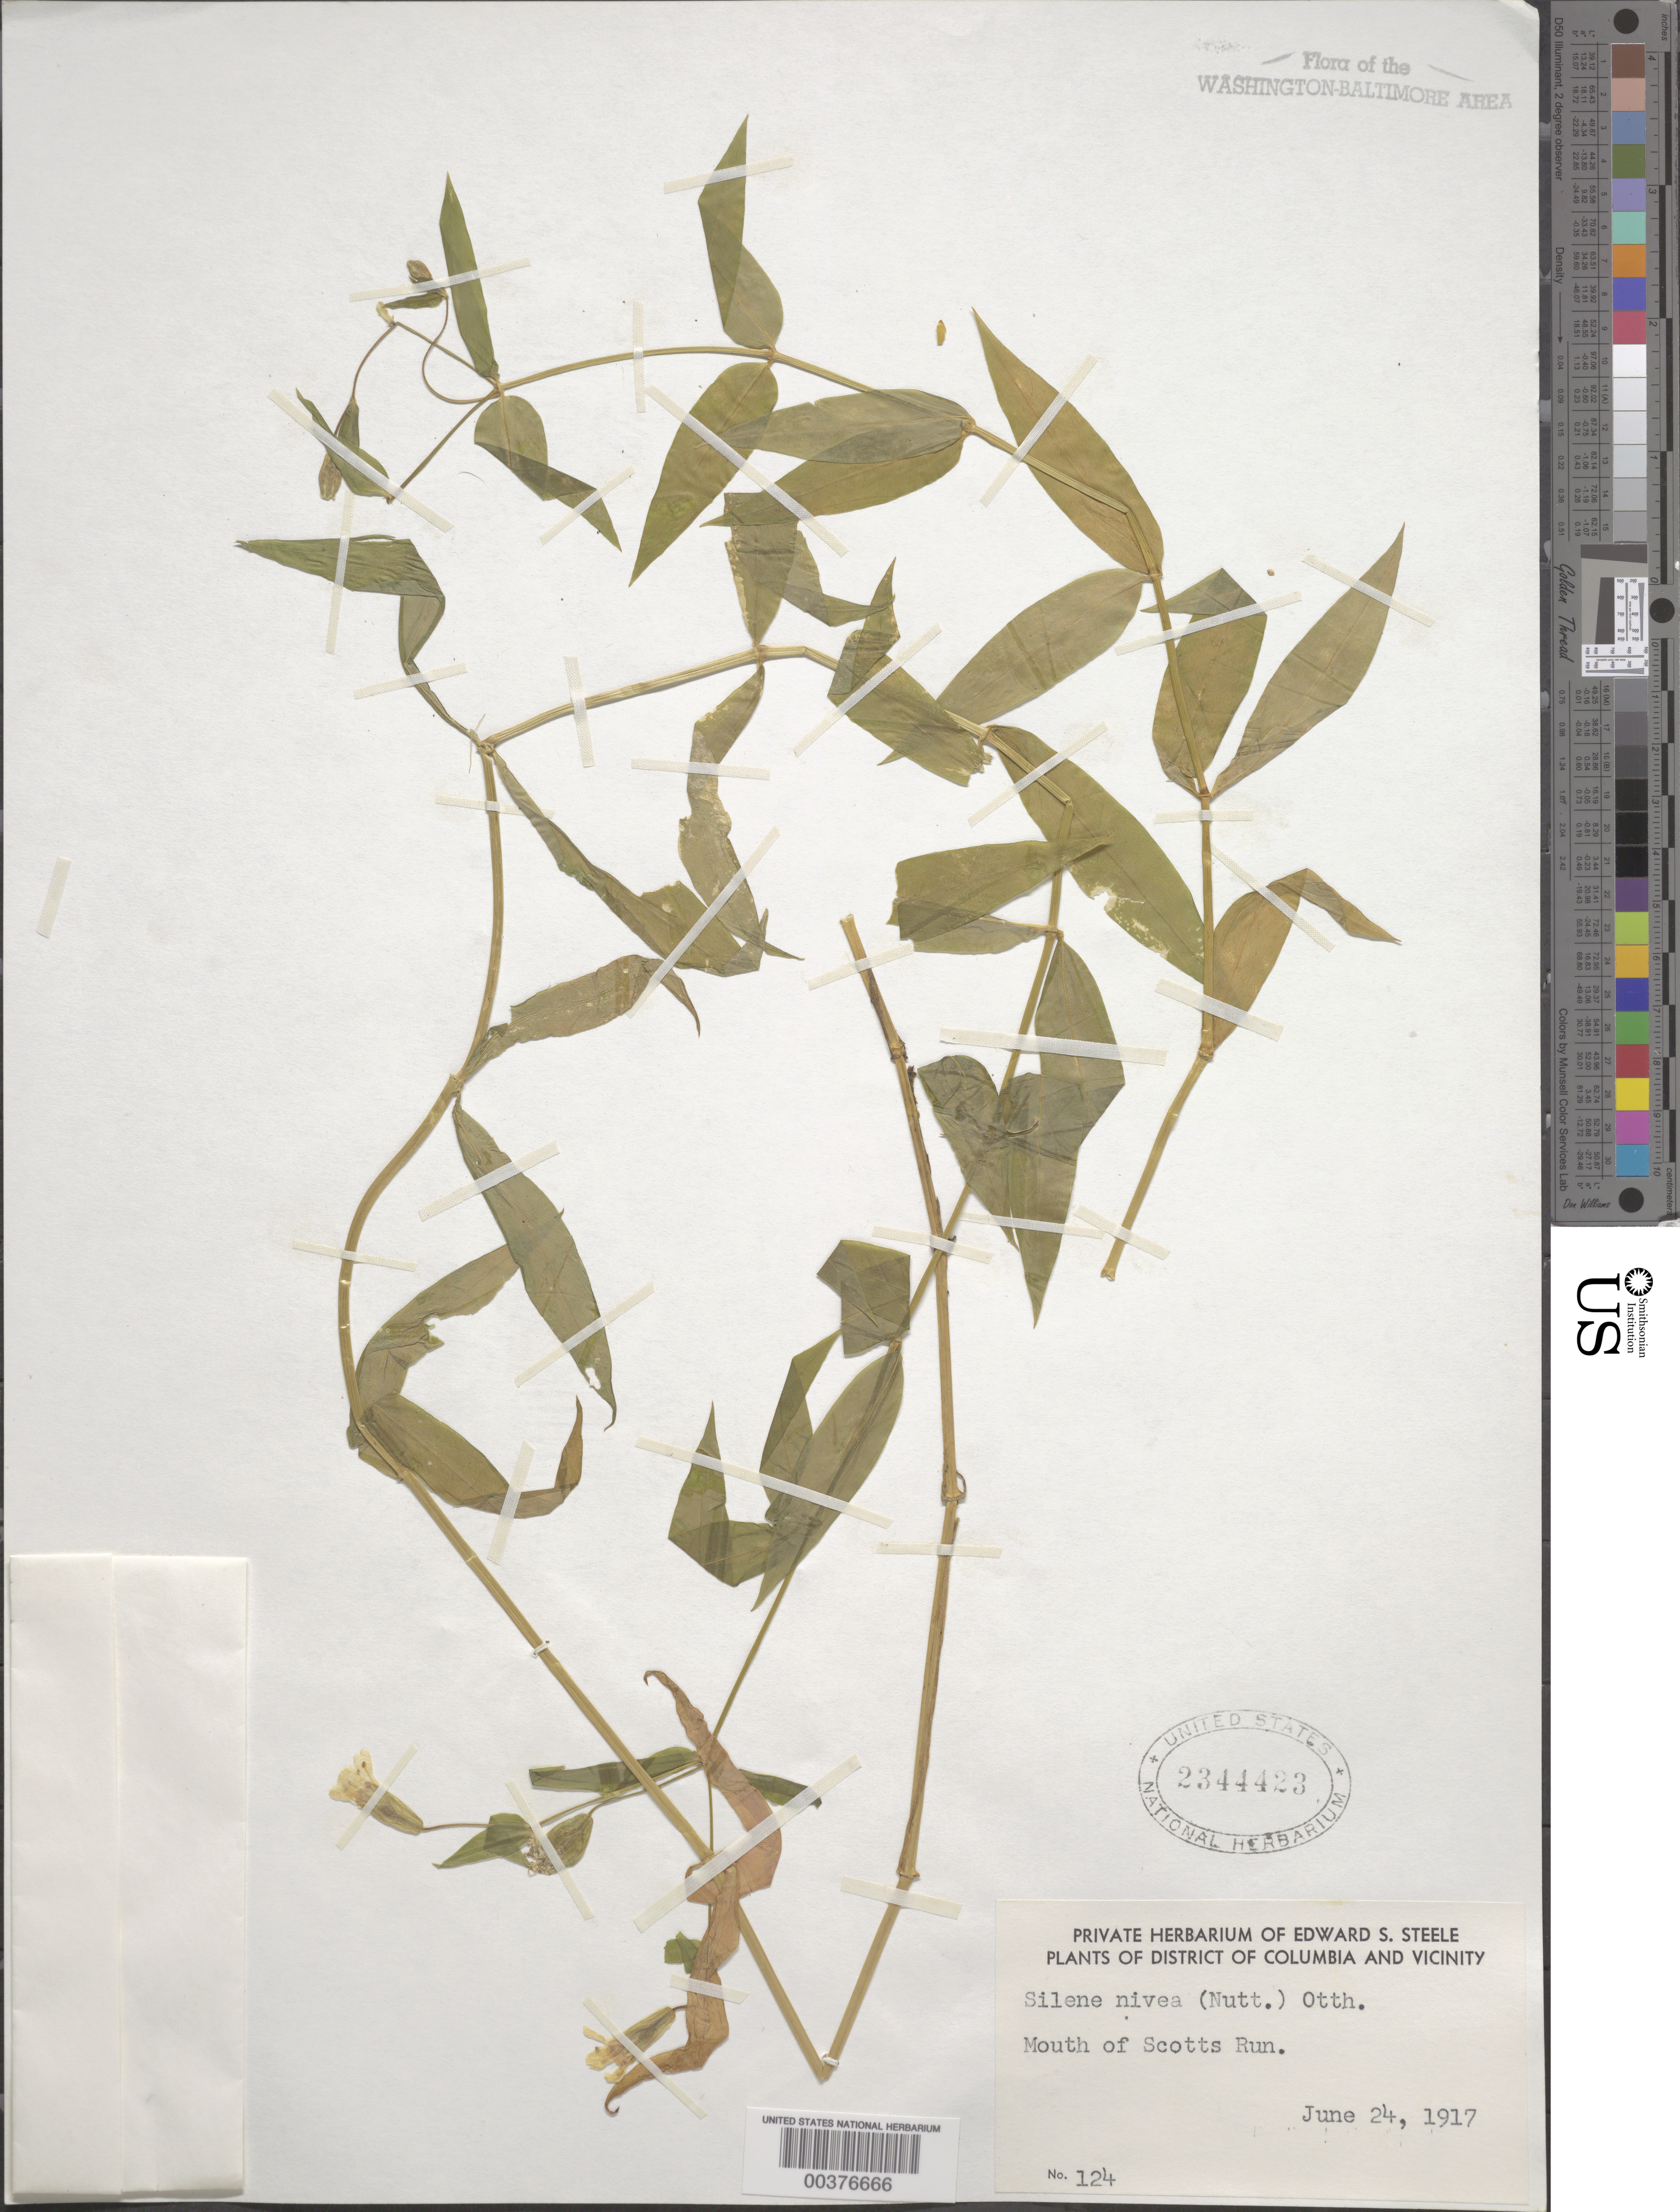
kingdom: Plantae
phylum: Tracheophyta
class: Magnoliopsida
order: Caryophyllales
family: Caryophyllaceae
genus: Silene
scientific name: Silene nivea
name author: (Nutt.) Muhl. ex DC.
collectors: E. Steele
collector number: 124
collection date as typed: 24 Jun 1917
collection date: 1917-06-24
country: United States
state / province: Virginia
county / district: Fairfax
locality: Scotts Run Mouth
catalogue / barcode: US 2344423